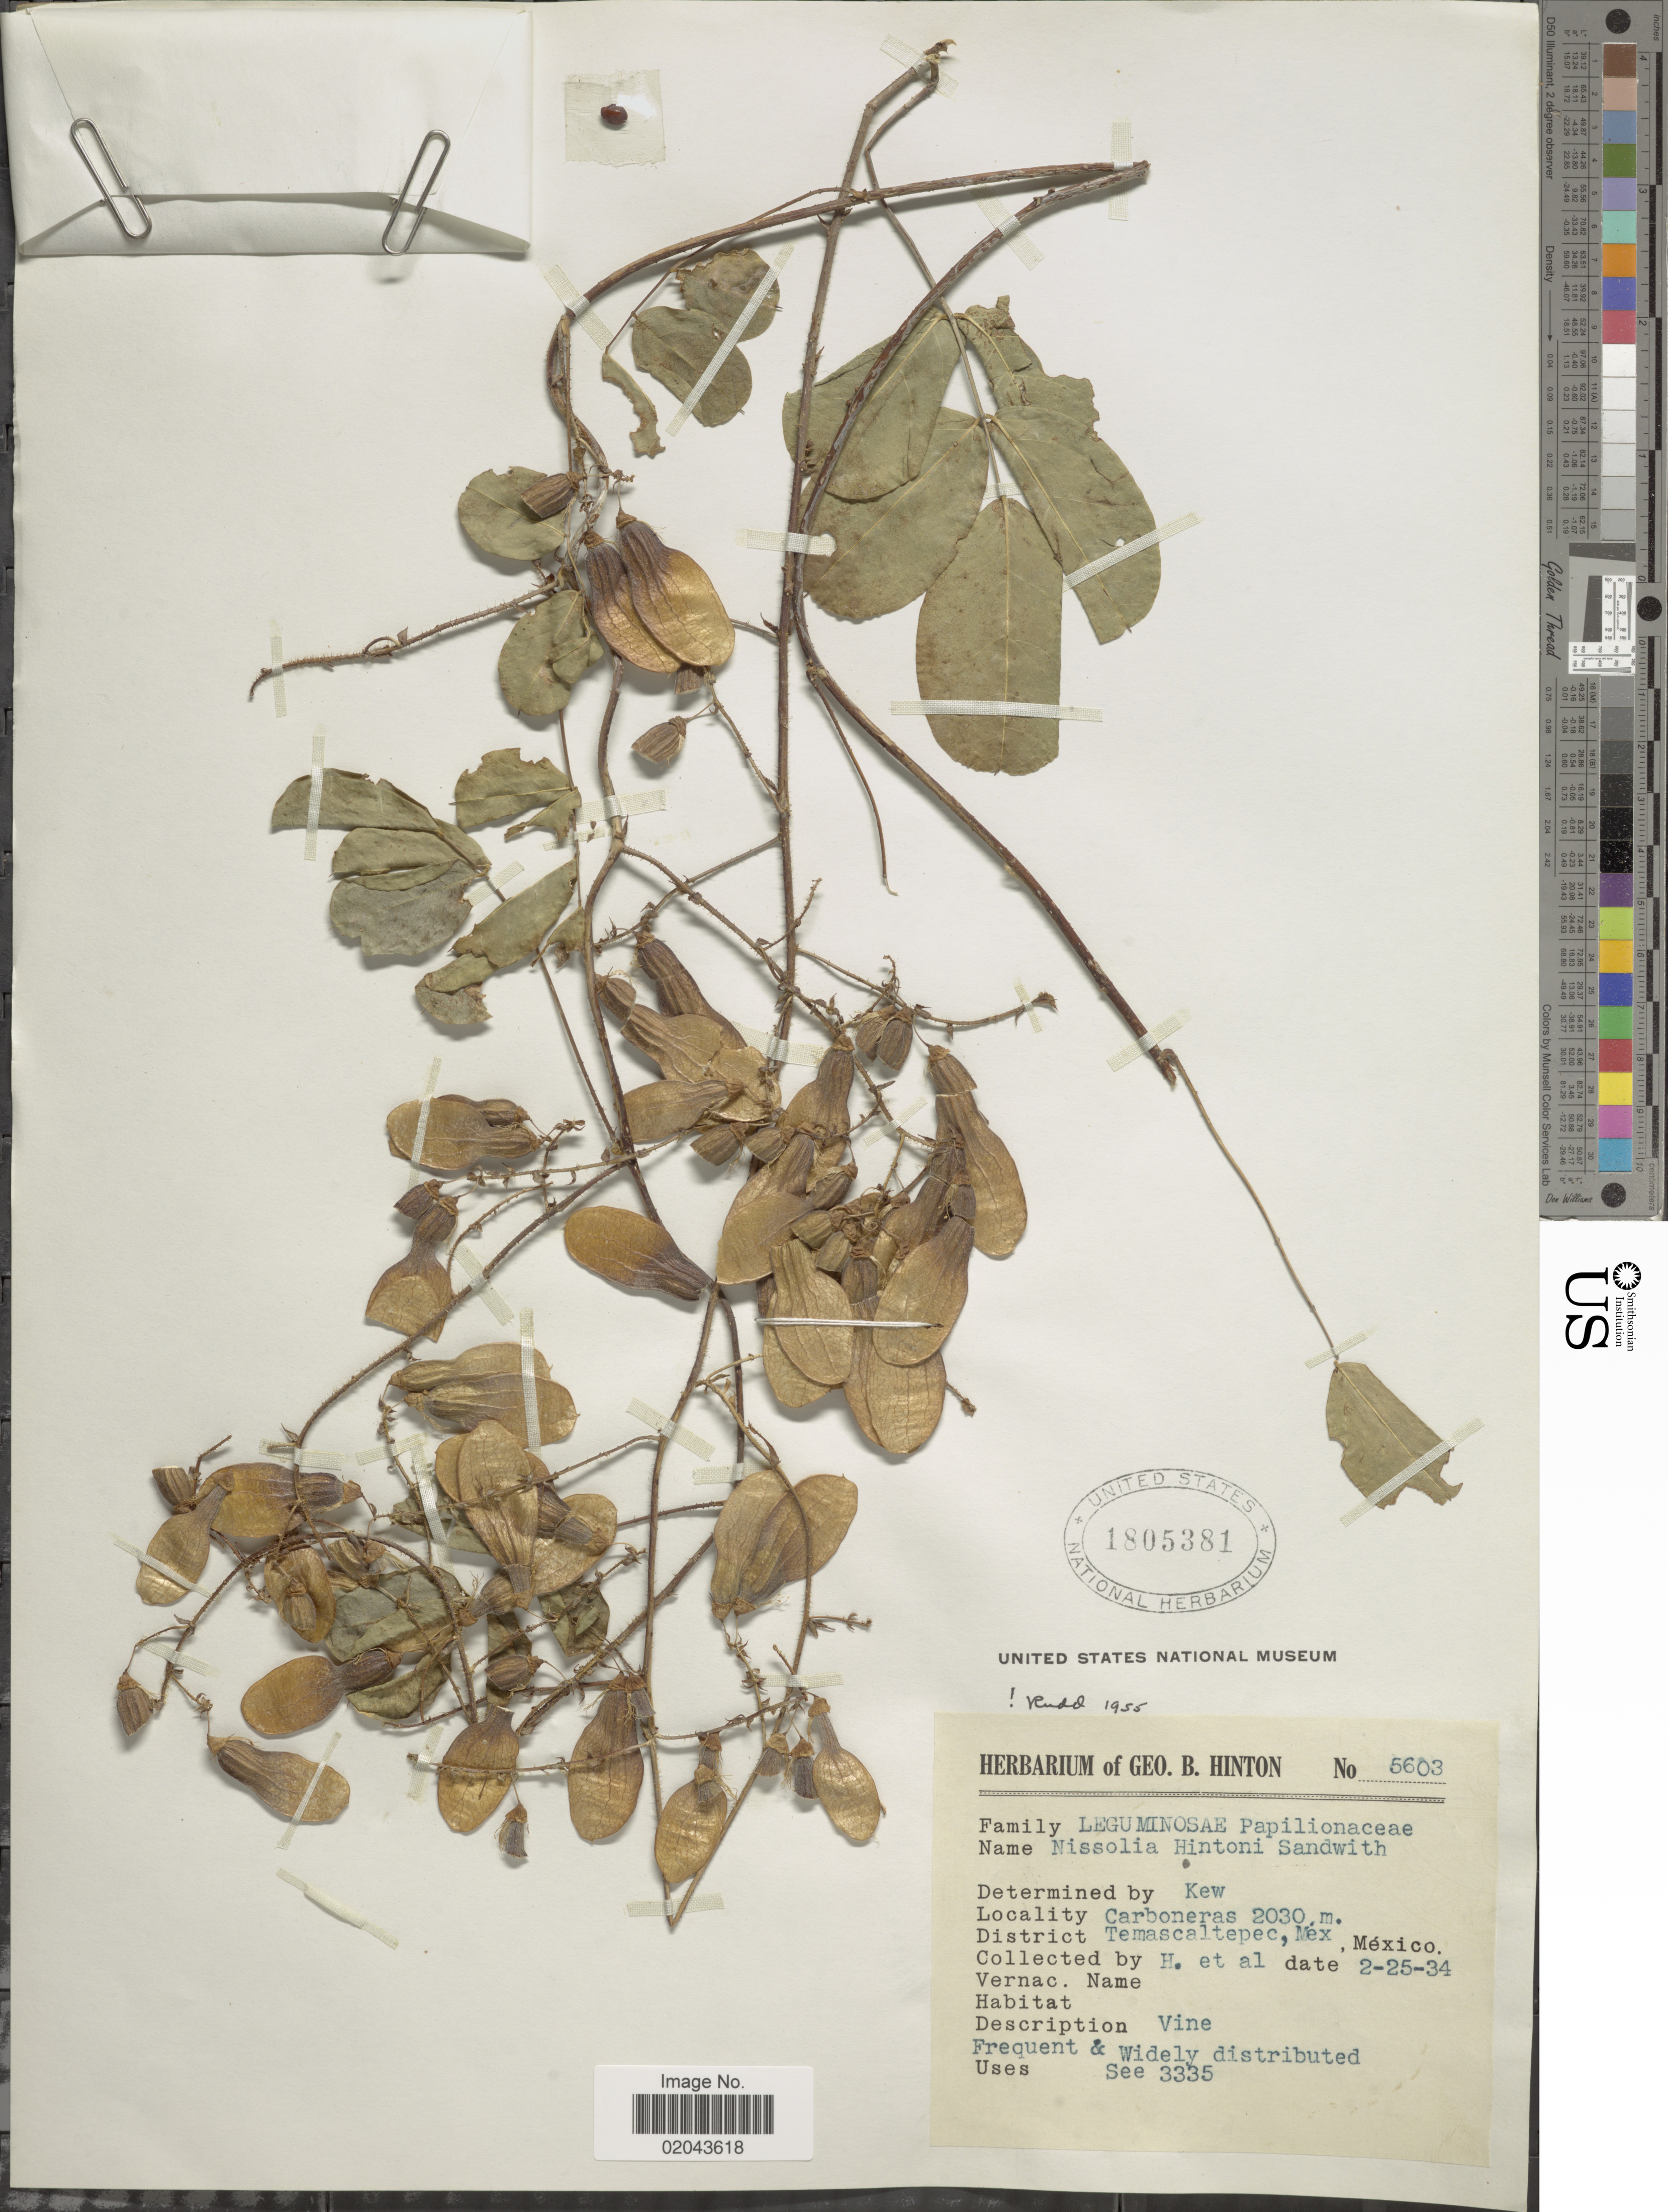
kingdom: Plantae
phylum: Tracheophyta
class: Magnoliopsida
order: Fabales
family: Fabaceae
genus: Nissolia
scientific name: Nissolia hintoni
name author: Sandwith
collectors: G. B. Hinton & et al.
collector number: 5603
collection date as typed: Transcribed d/m/y: 25/2/34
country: Mexico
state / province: México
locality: Carboneras, District Temascaltepec.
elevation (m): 2030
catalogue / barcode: US 1805381